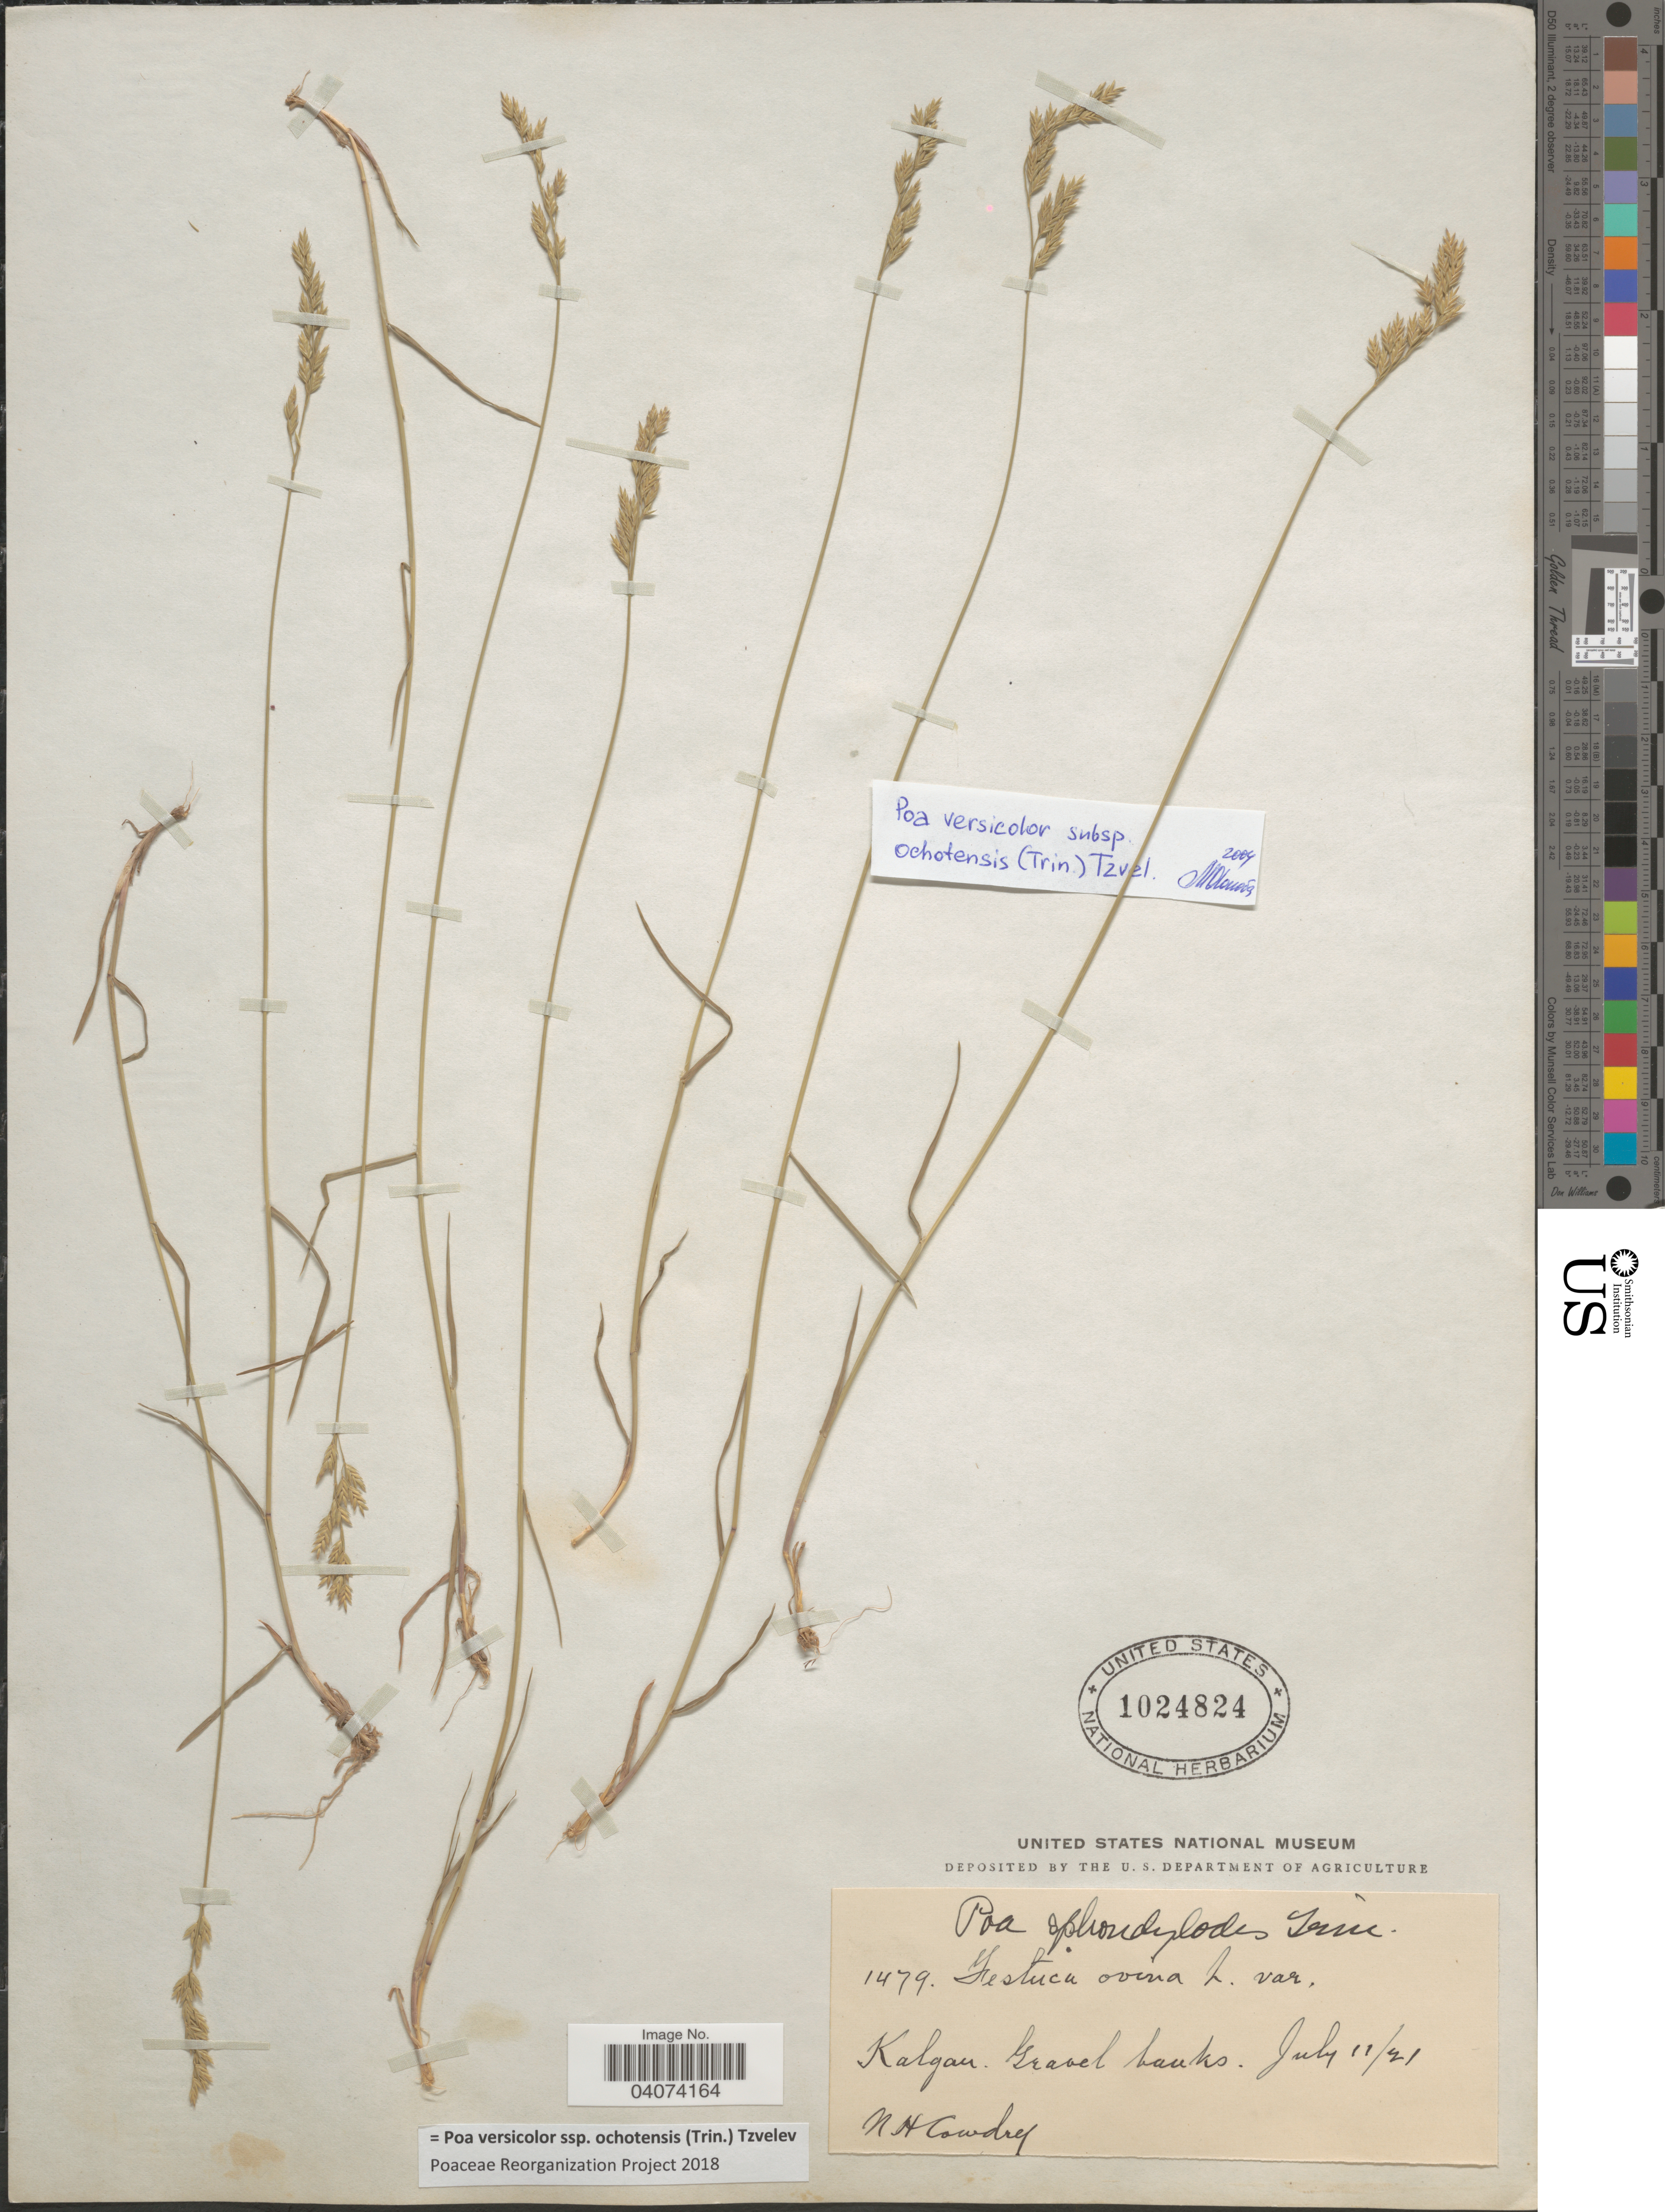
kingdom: Plantae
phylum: Tracheophyta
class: Liliopsida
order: Poales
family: Poaceae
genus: Poa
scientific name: Poa versicolor subsp. ochotensis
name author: (Trin.) Tzvelev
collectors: N. H. Cowdry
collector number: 1479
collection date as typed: Transcribed d/m/y: 11/7/21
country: China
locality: Kalgan.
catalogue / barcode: US 1024824